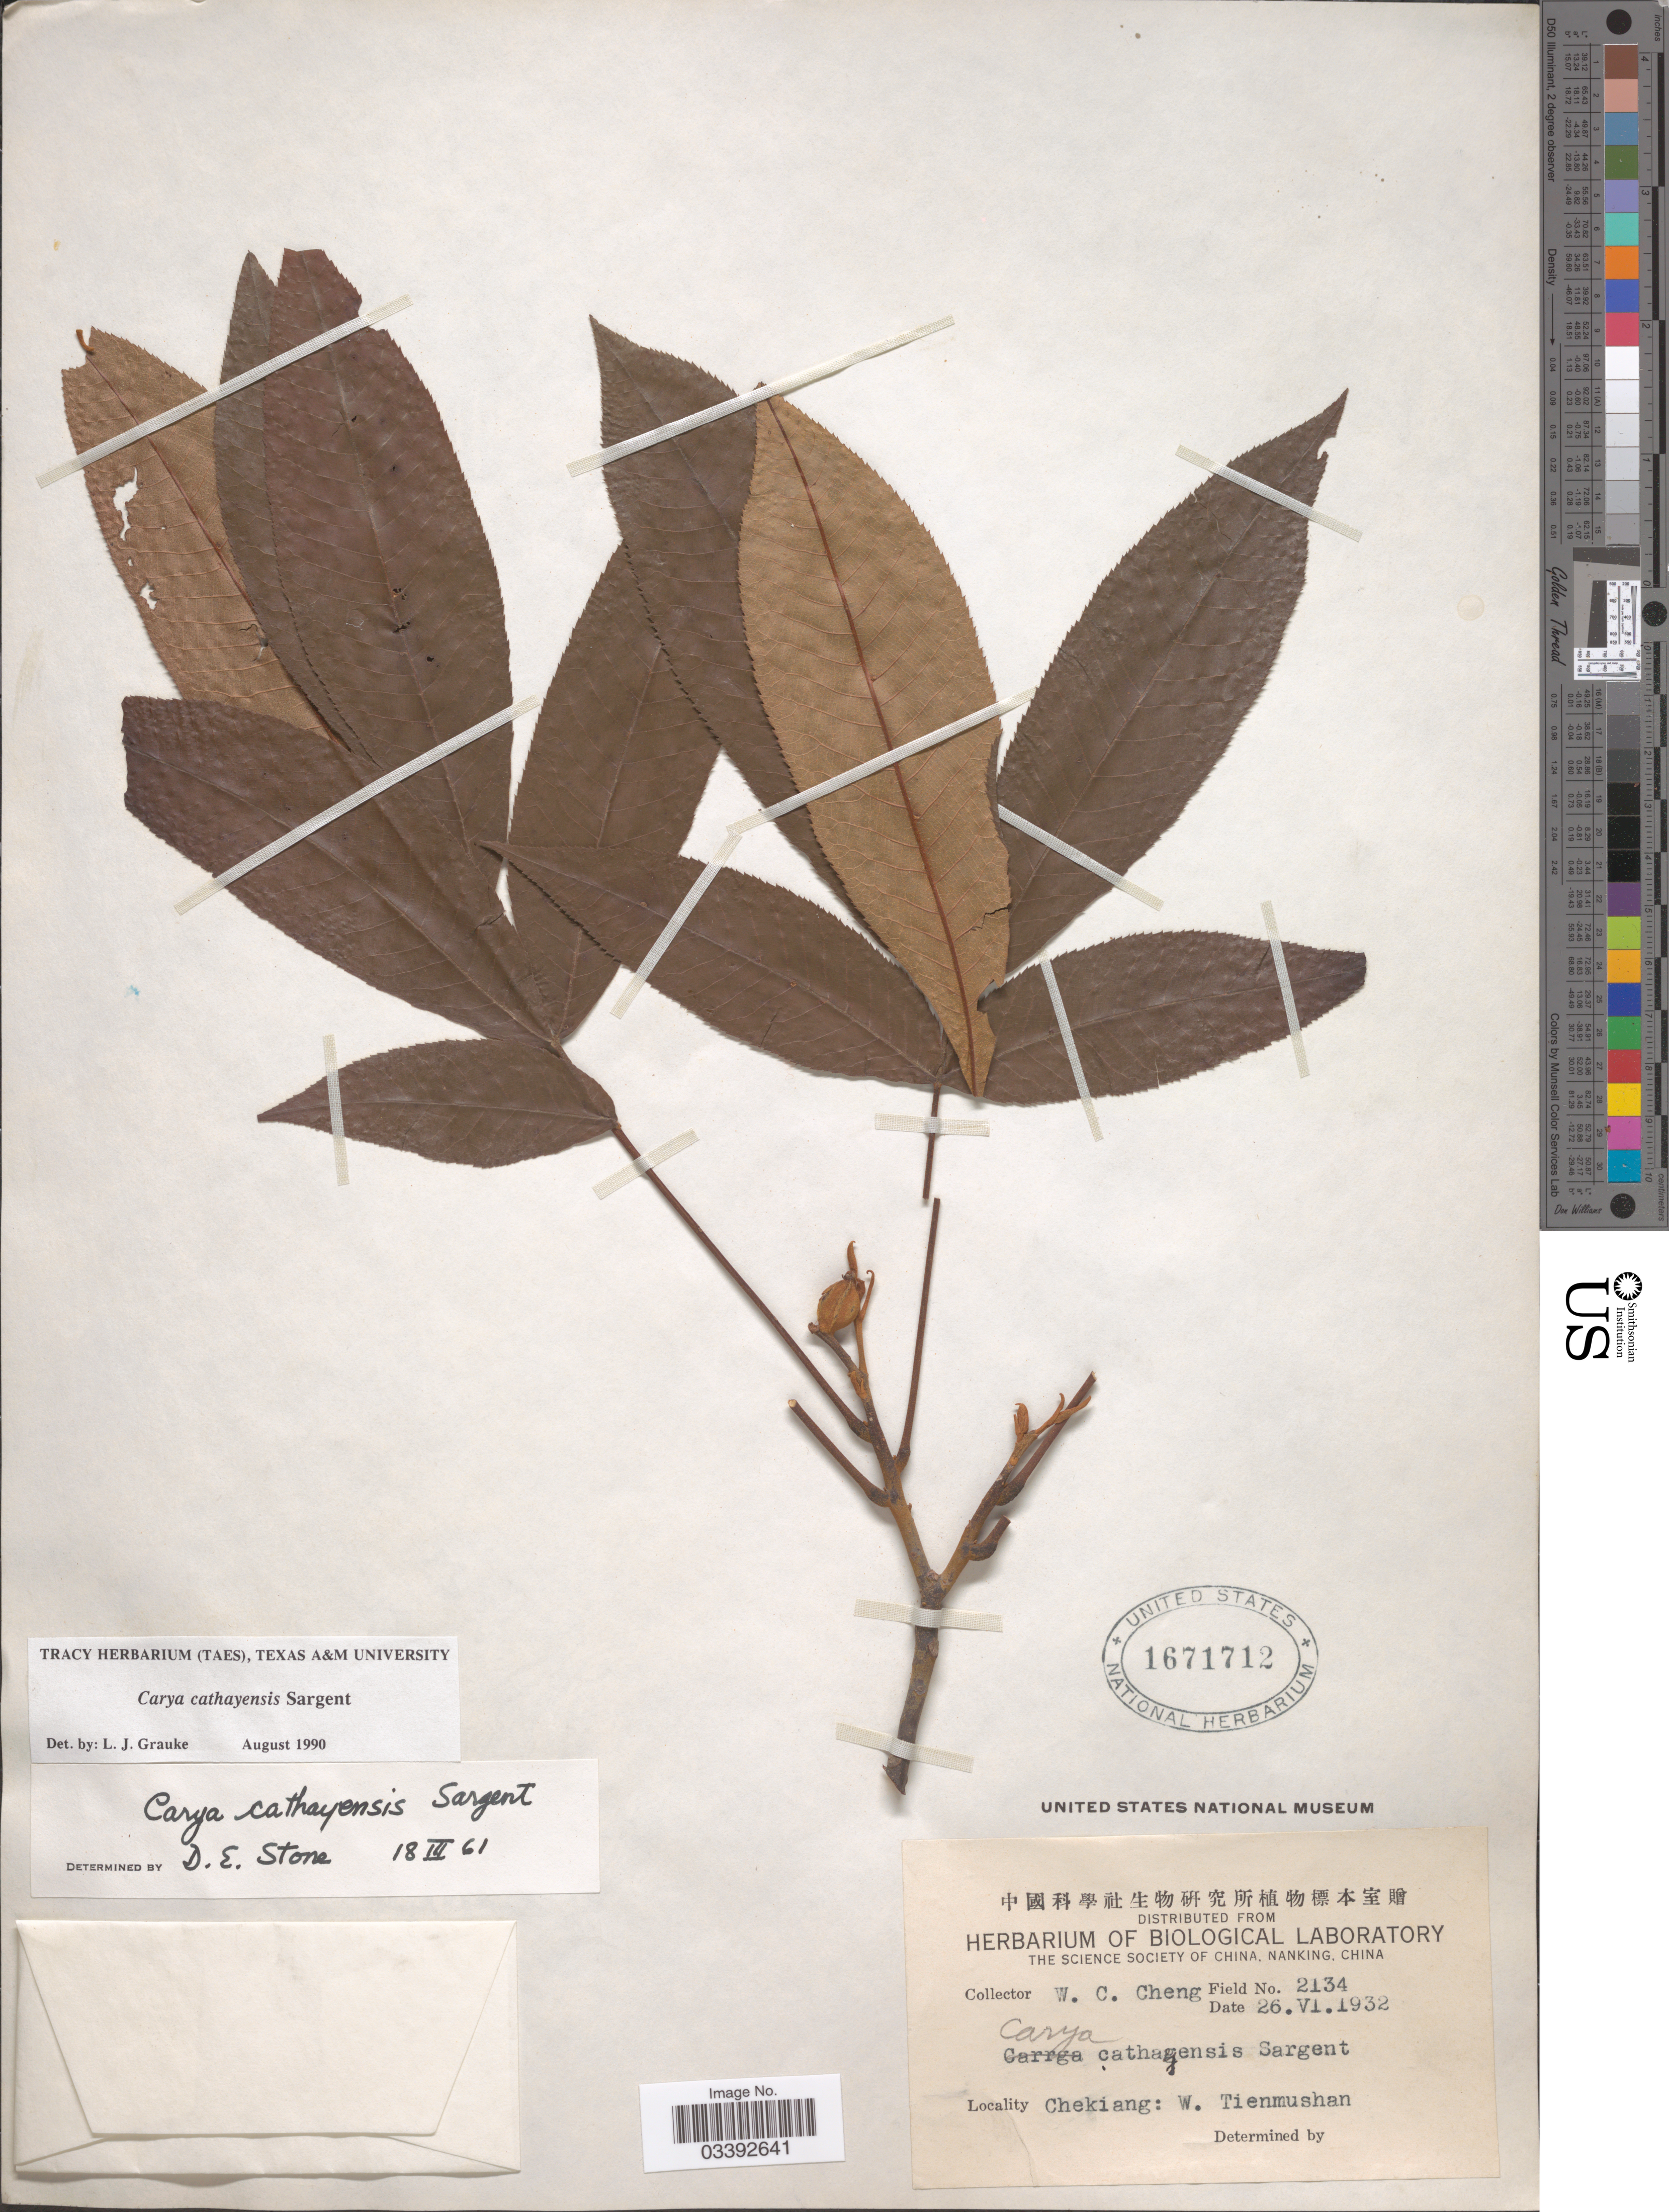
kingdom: Plantae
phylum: Tracheophyta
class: Magnoliopsida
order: Fagales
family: Juglandaceae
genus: Carya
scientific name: Carya cathayensis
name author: Sarg.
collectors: W. C. Cheng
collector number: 2134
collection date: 1932-06-26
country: China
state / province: Zhejiang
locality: Chekiang: W. Tienmushan.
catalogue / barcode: US 1671712